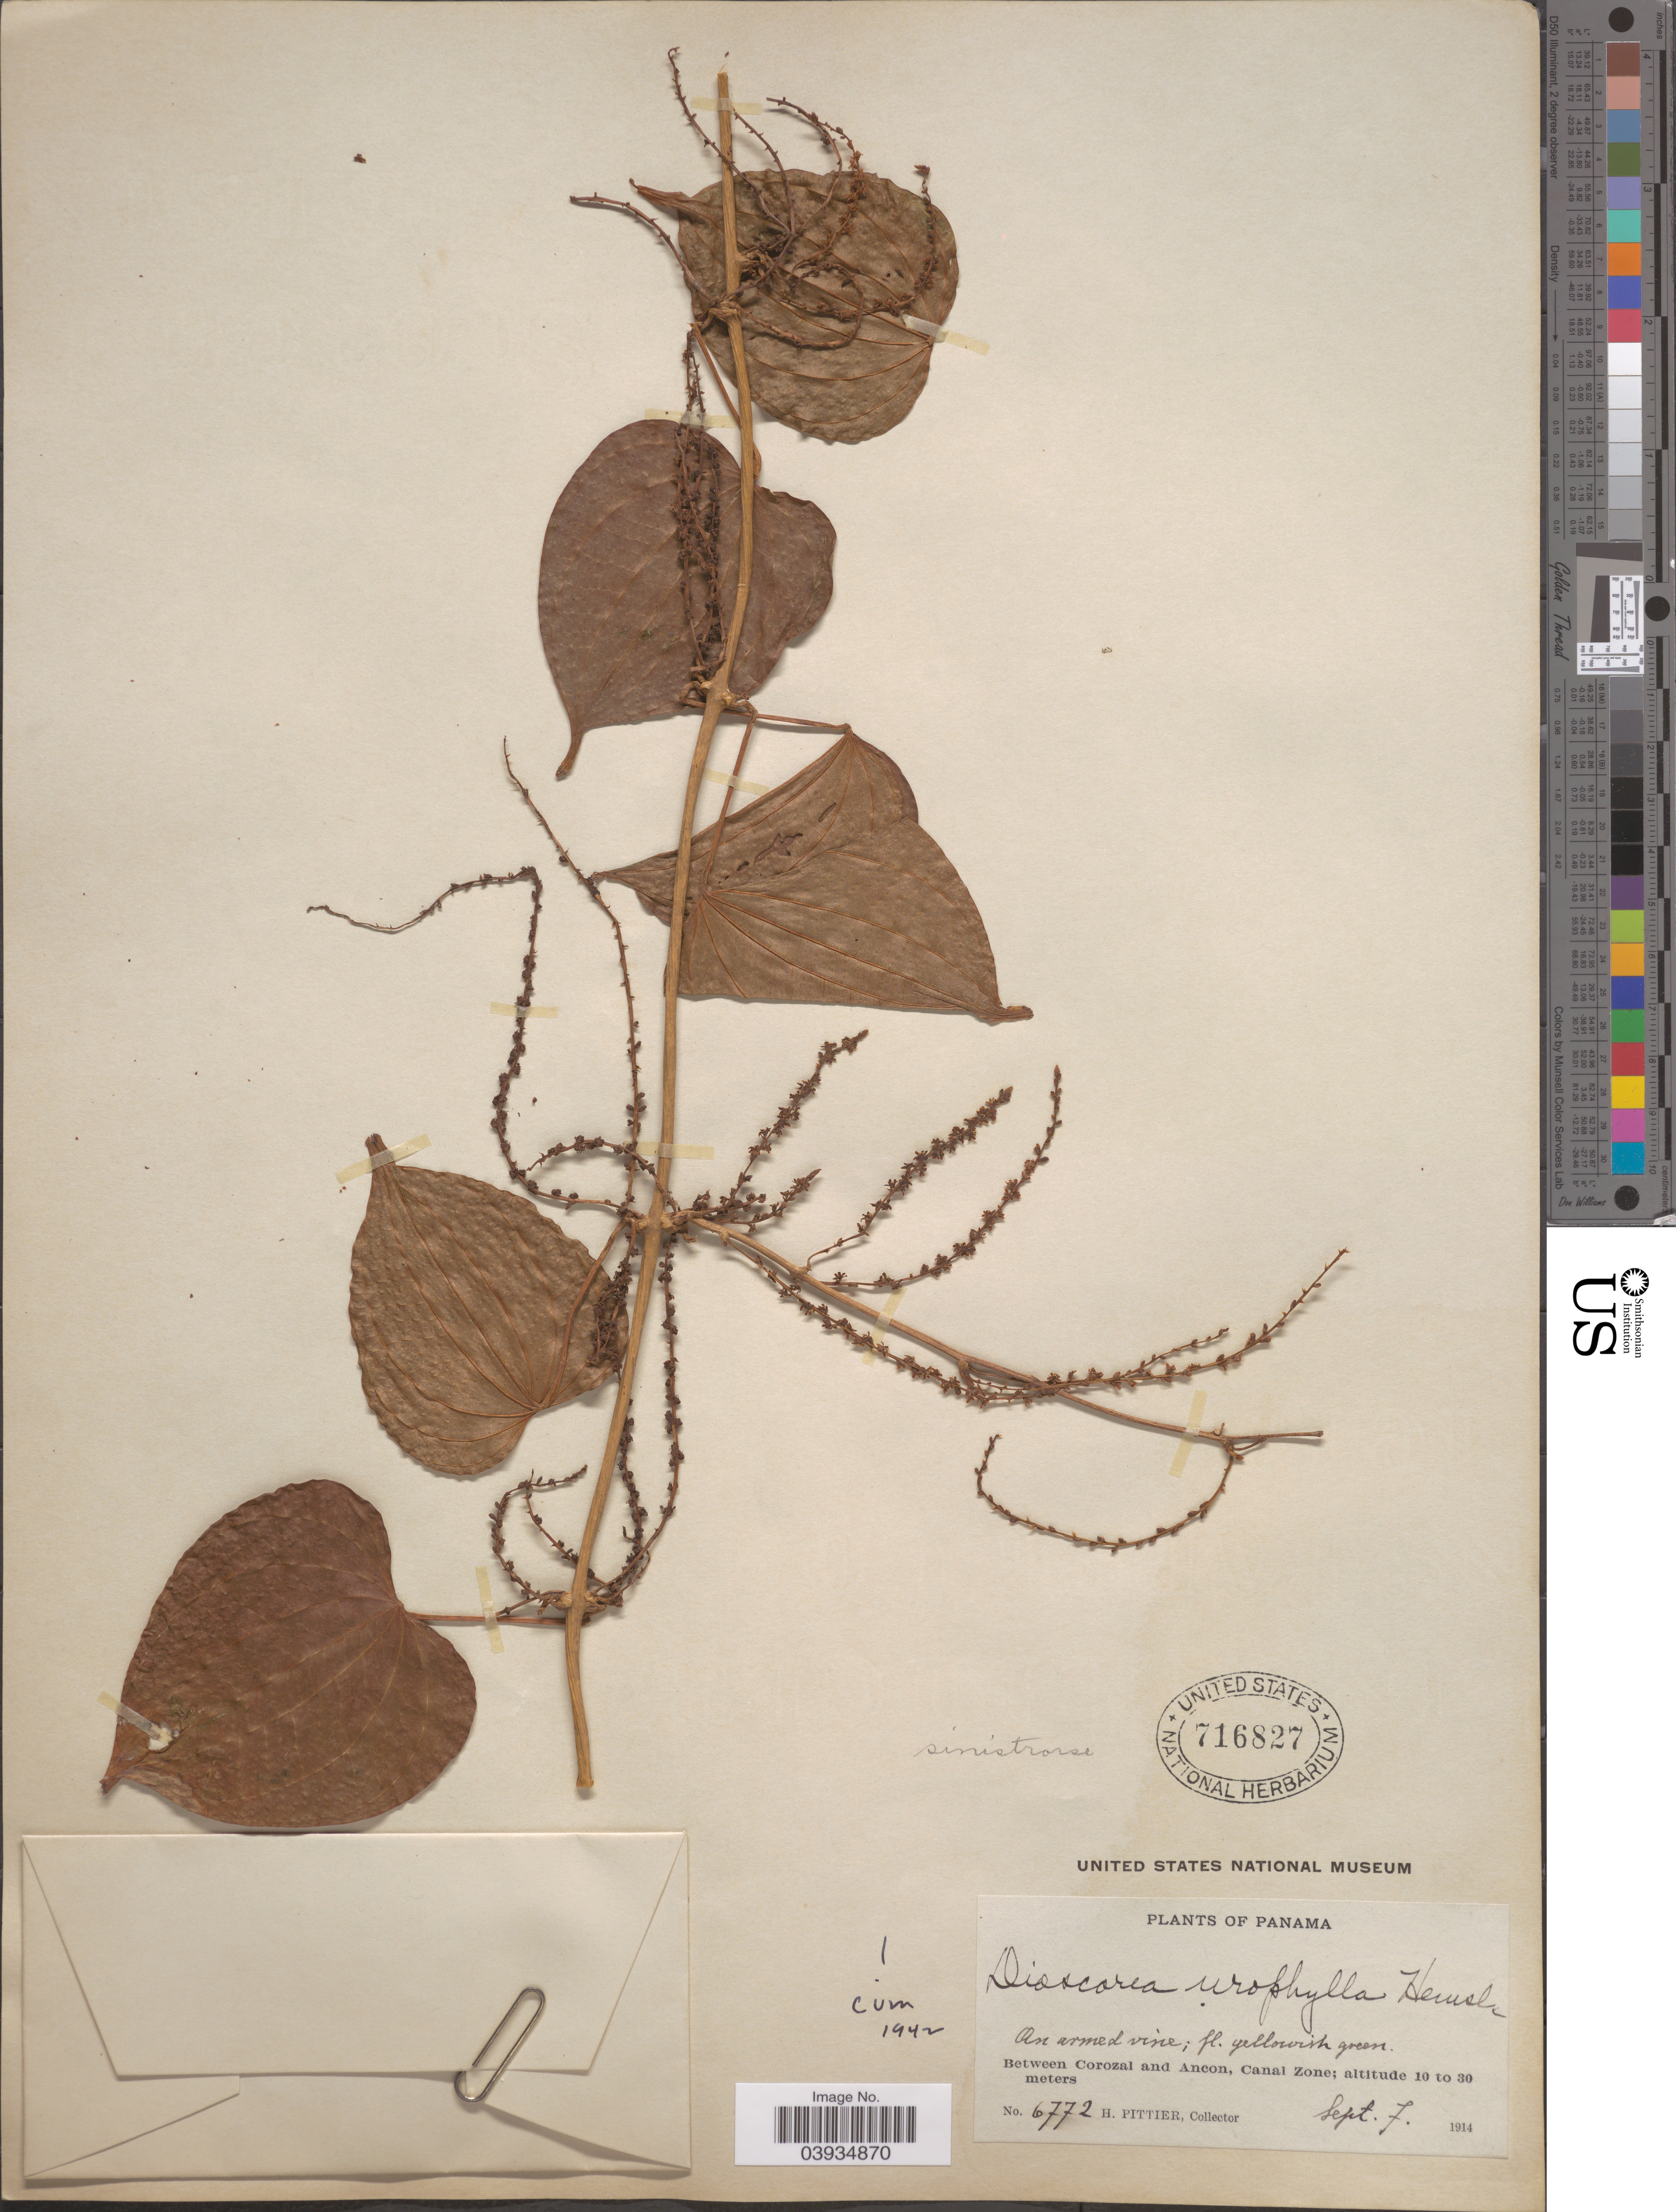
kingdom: Plantae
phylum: Tracheophyta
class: Liliopsida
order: Dioscoreales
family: Dioscoreaceae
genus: Dioscorea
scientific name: Dioscorea urophylla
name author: Hemsl.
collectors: H. F. Pittier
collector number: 6772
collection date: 1914-09-07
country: Panama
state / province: Colón / Panamá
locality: Between Corozal and Ancon, Canal Zone.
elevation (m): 10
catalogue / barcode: US 716827